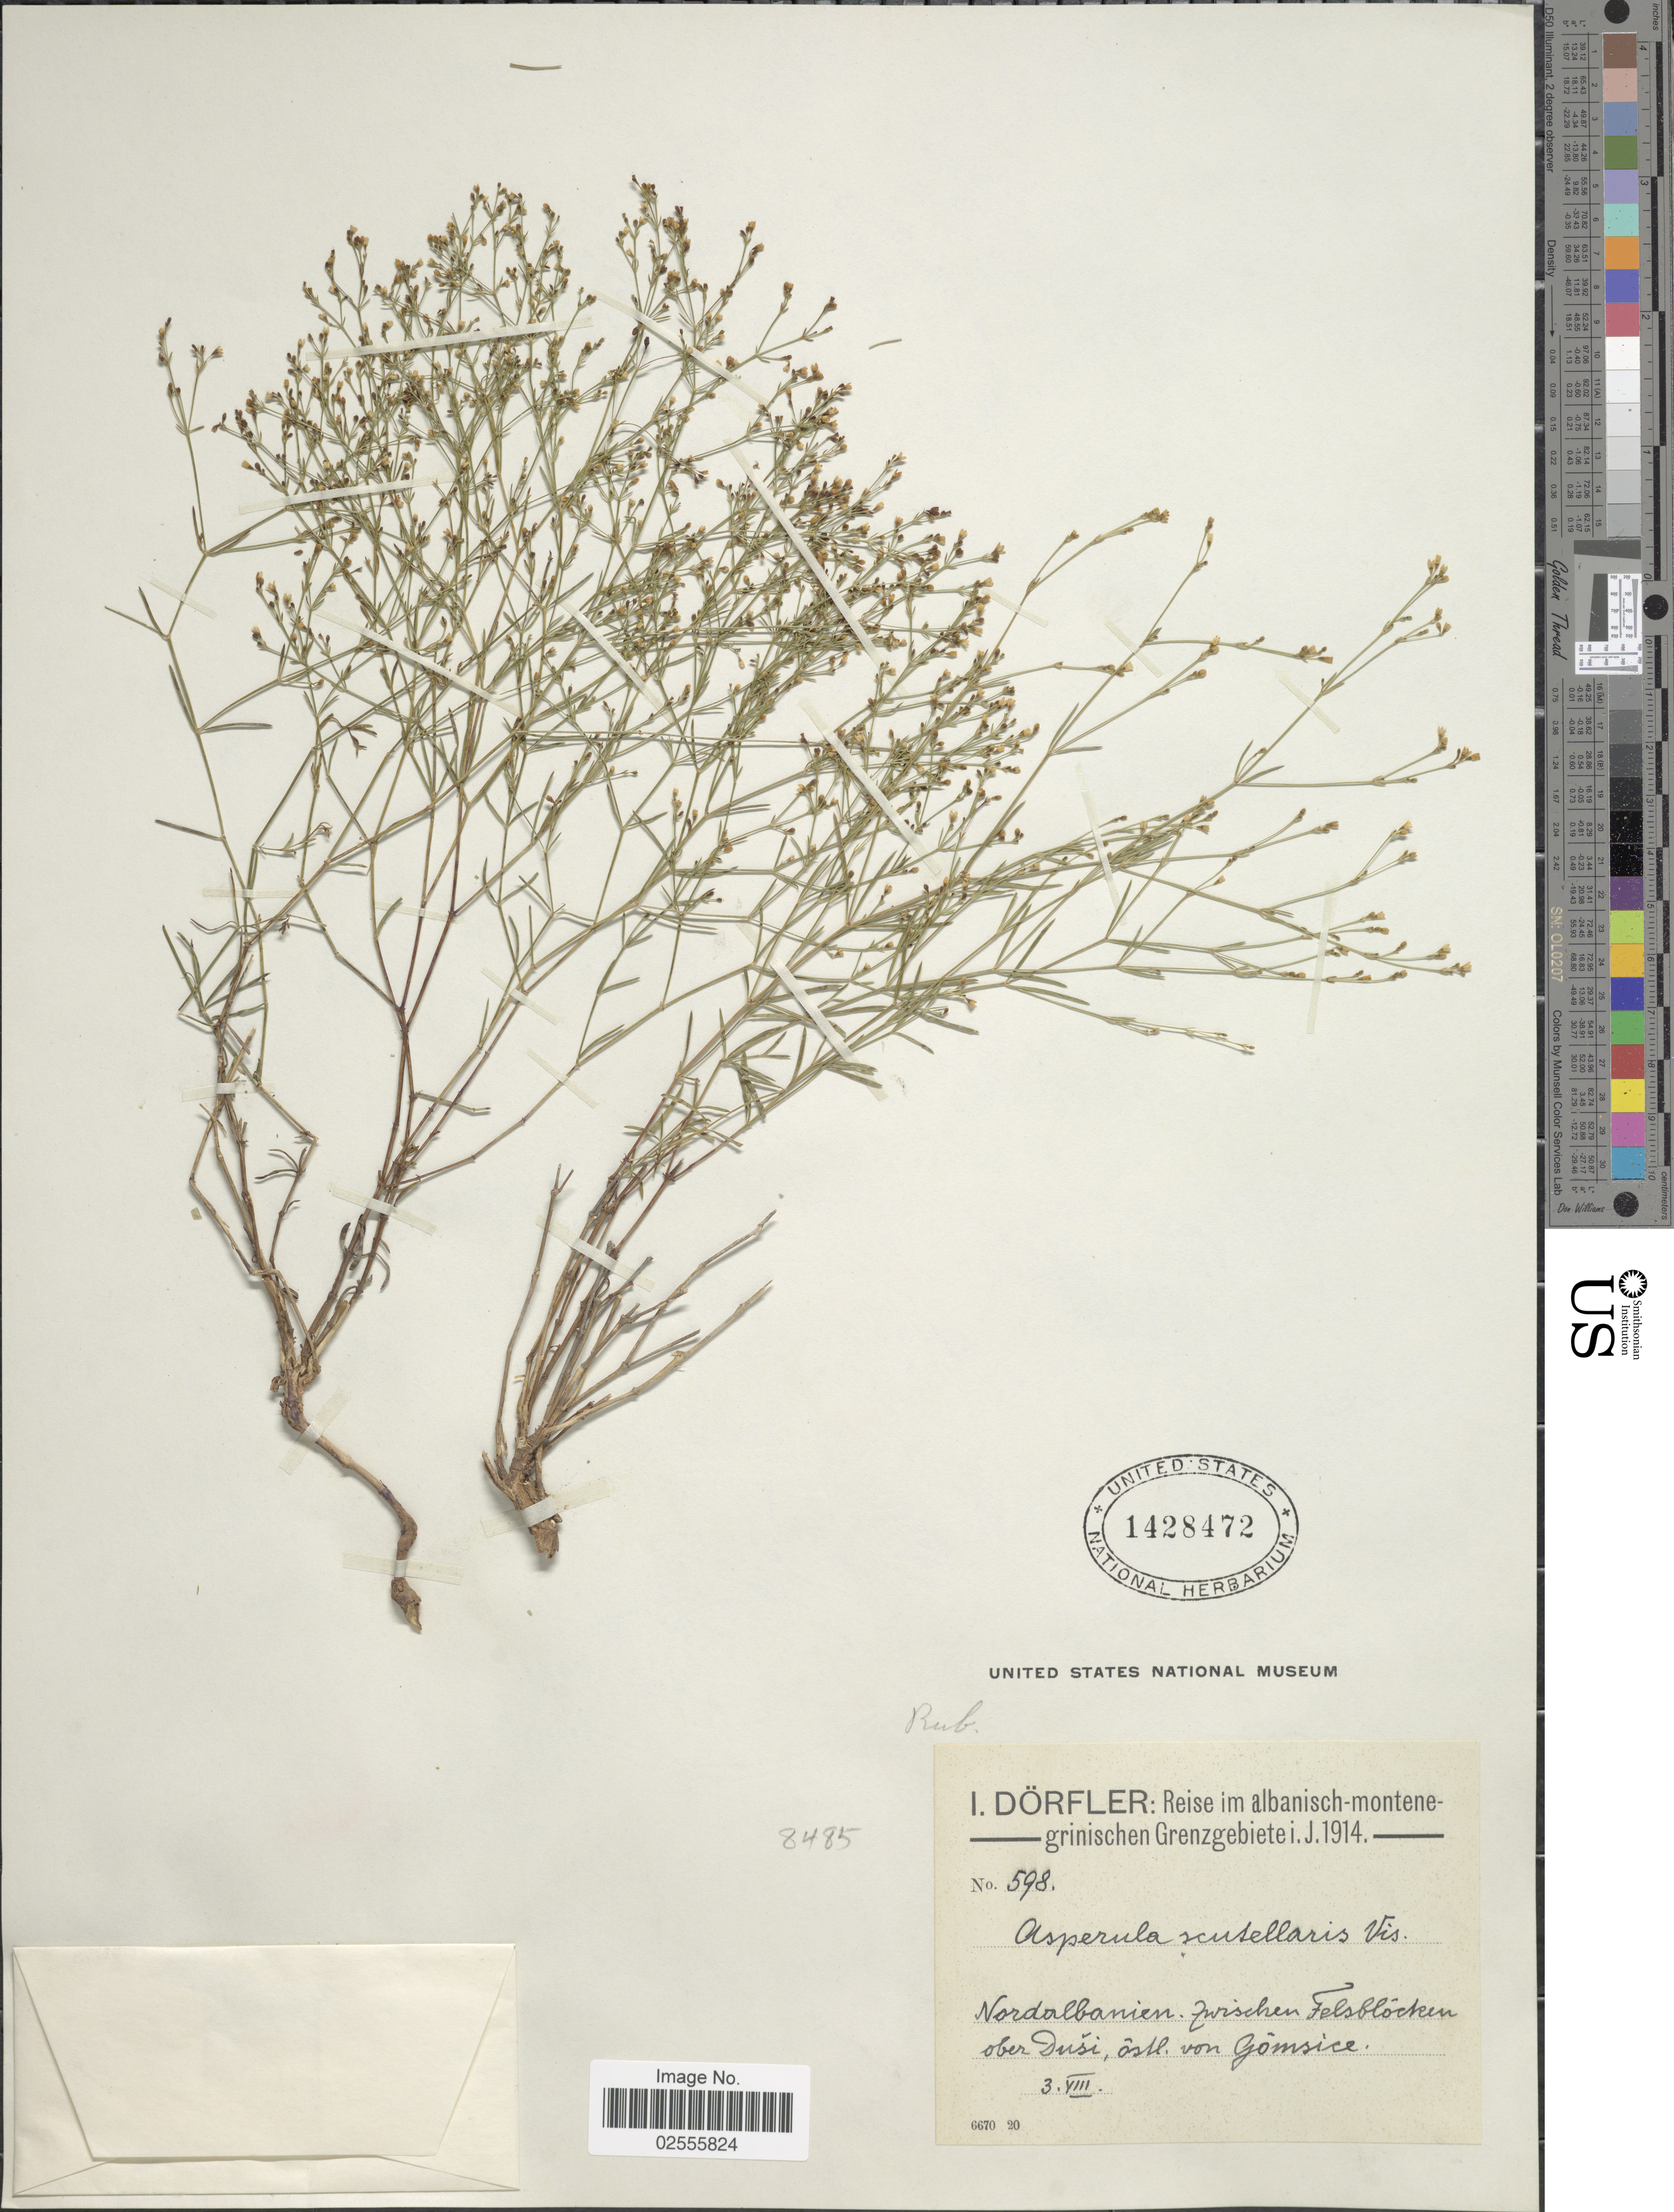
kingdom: Plantae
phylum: Tracheophyta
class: Magnoliopsida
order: Gentianales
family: Rubiaceae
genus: Asperula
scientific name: Asperula scutellaris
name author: Vis.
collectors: I. Dörfler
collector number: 598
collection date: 1914-08-03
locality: Albanisch-montenegrinischen Grenzgebiete, Nordalbanien. Zwischen Felsblocken ober Dusi, ostl. von Gomsice [interpreted]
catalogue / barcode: US 1428472